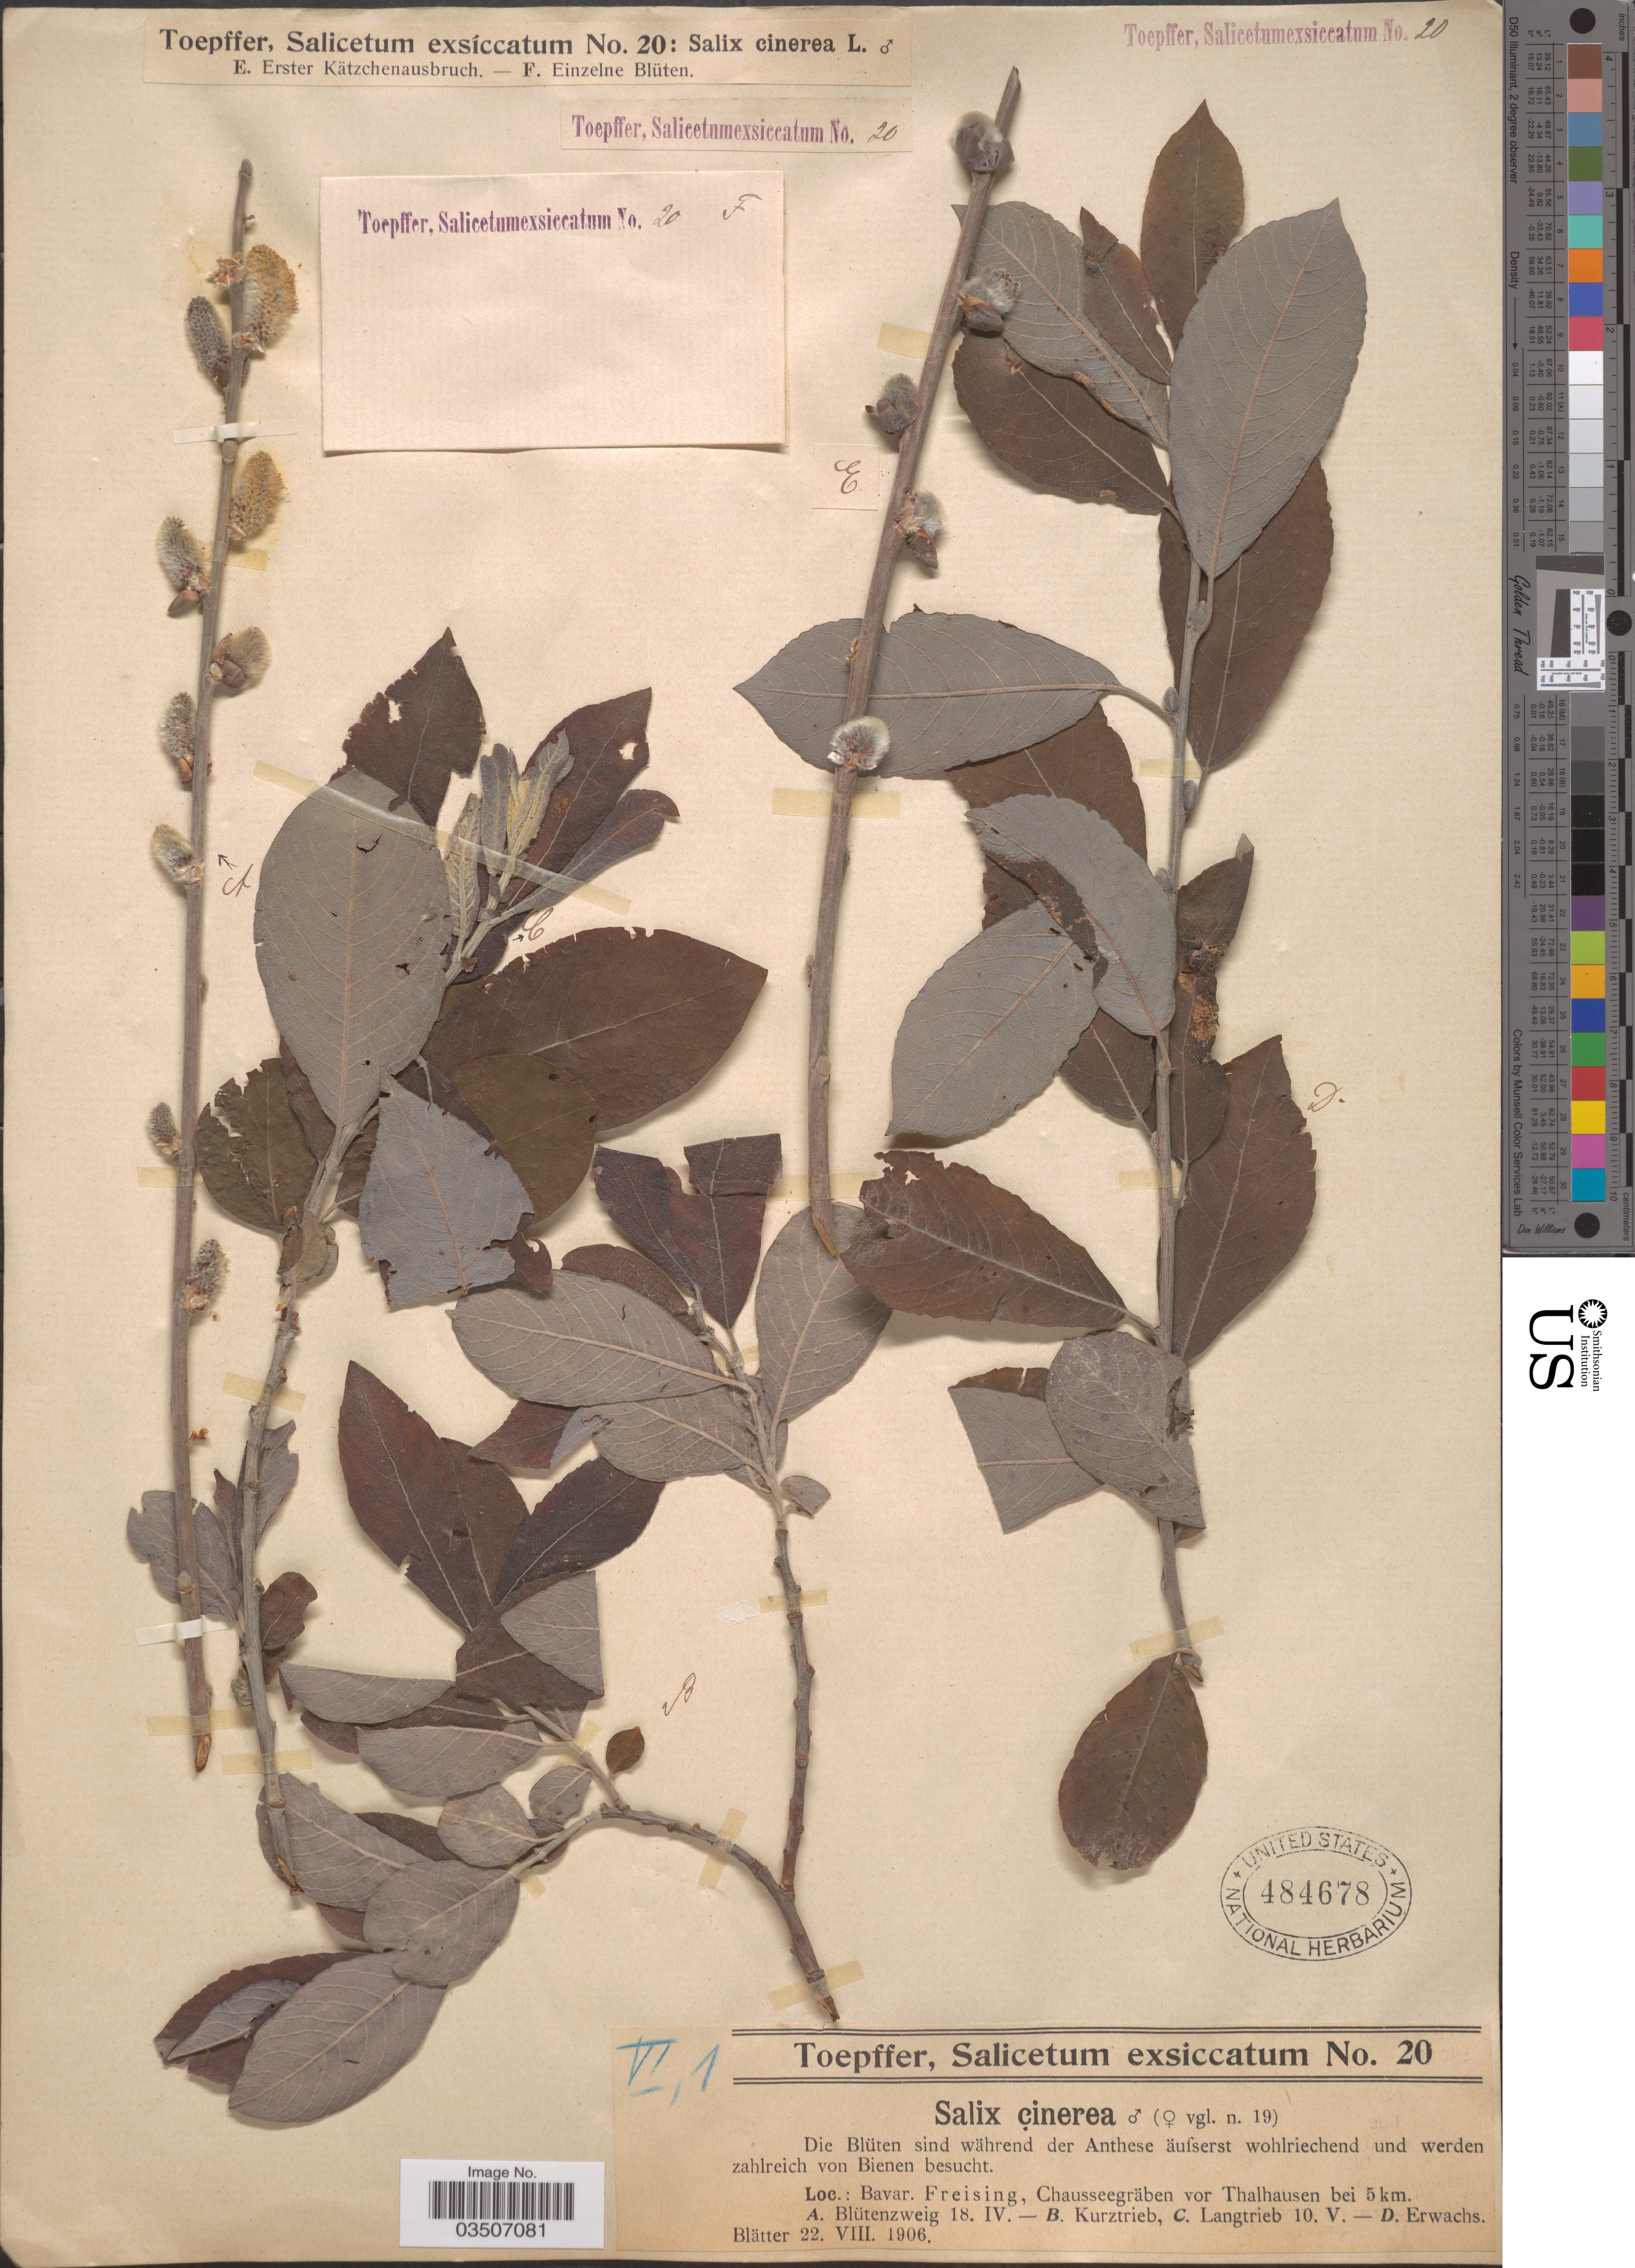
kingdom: Plantae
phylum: Tracheophyta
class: Magnoliopsida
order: Malpighiales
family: Salicaceae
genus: Salix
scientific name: Salix atrocinerea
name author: Brot.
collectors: A. Toepffer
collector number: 20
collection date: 1906-04-18/1906-08-22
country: Germany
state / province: Bayern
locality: Bavar. Freising, Chausseegräben vor Thalhausen bei 5 km.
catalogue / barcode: US 484678